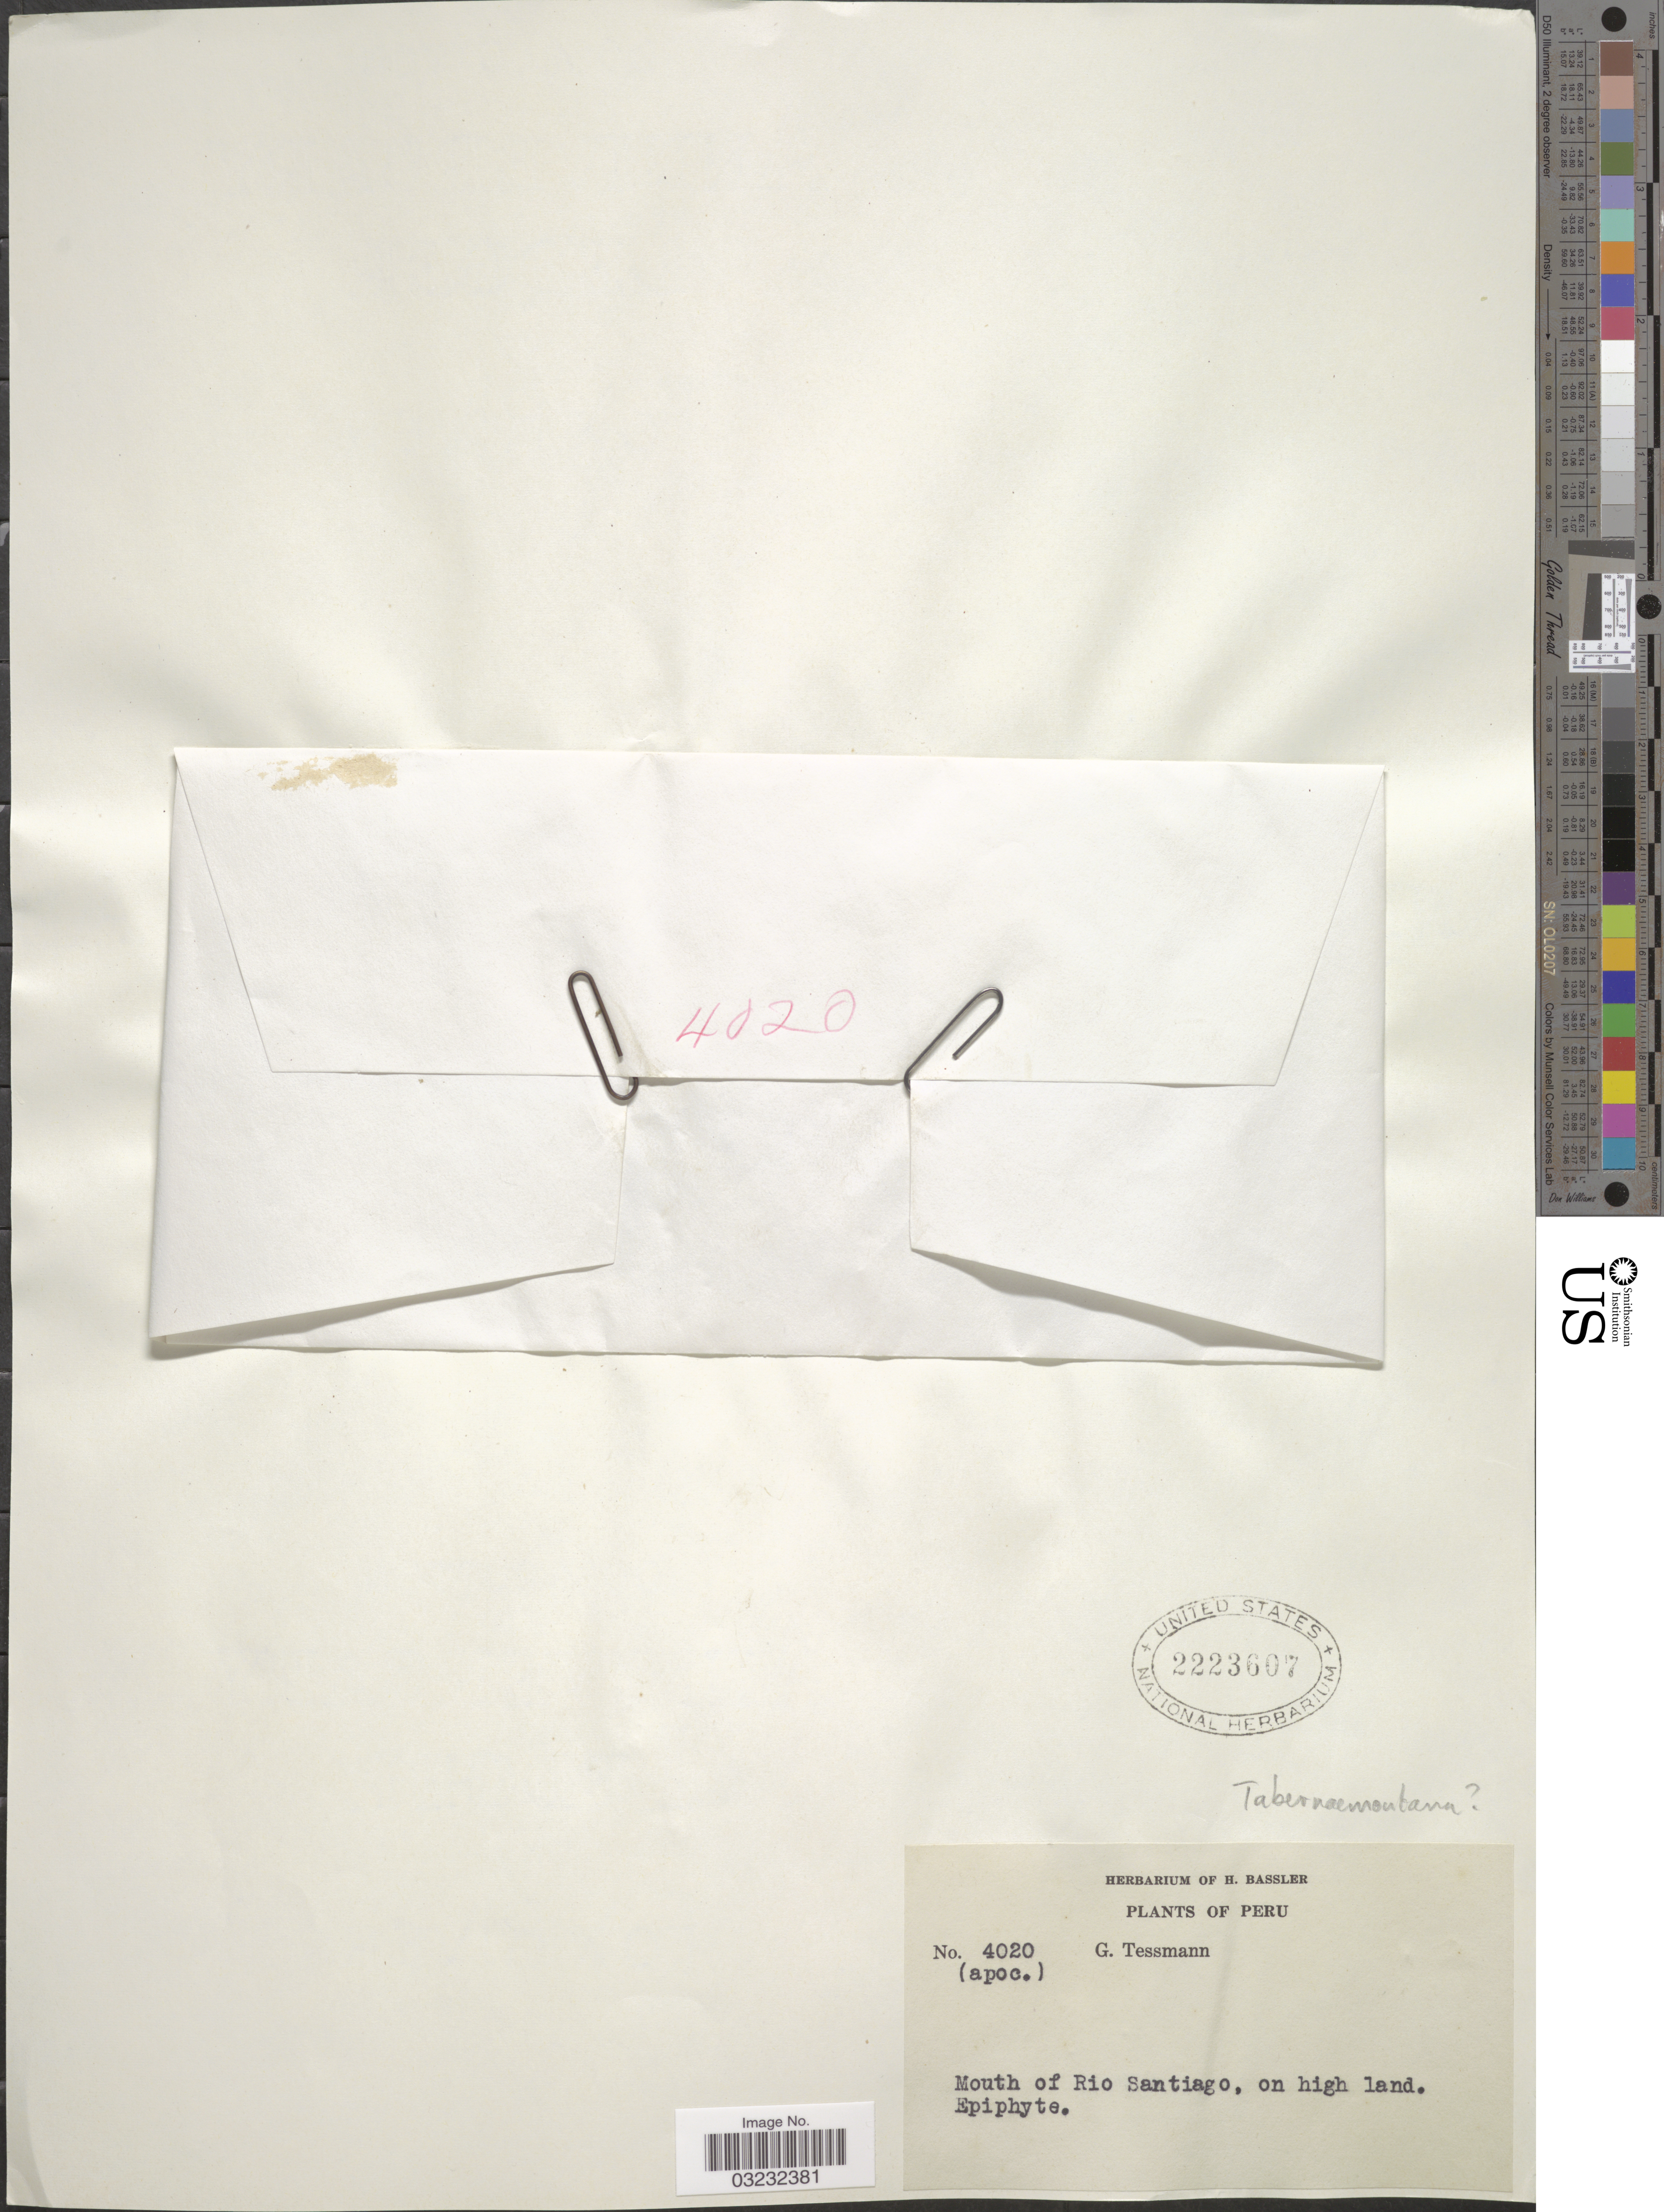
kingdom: Plantae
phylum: Tracheophyta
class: Magnoliopsida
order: Gentianales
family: Apocynaceae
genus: Tabernaemontana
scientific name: Tabernaemontana sp.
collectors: G. Tessmann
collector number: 4020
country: Peru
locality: Mouth of Rio Santiago, on high land.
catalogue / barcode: US 2223607